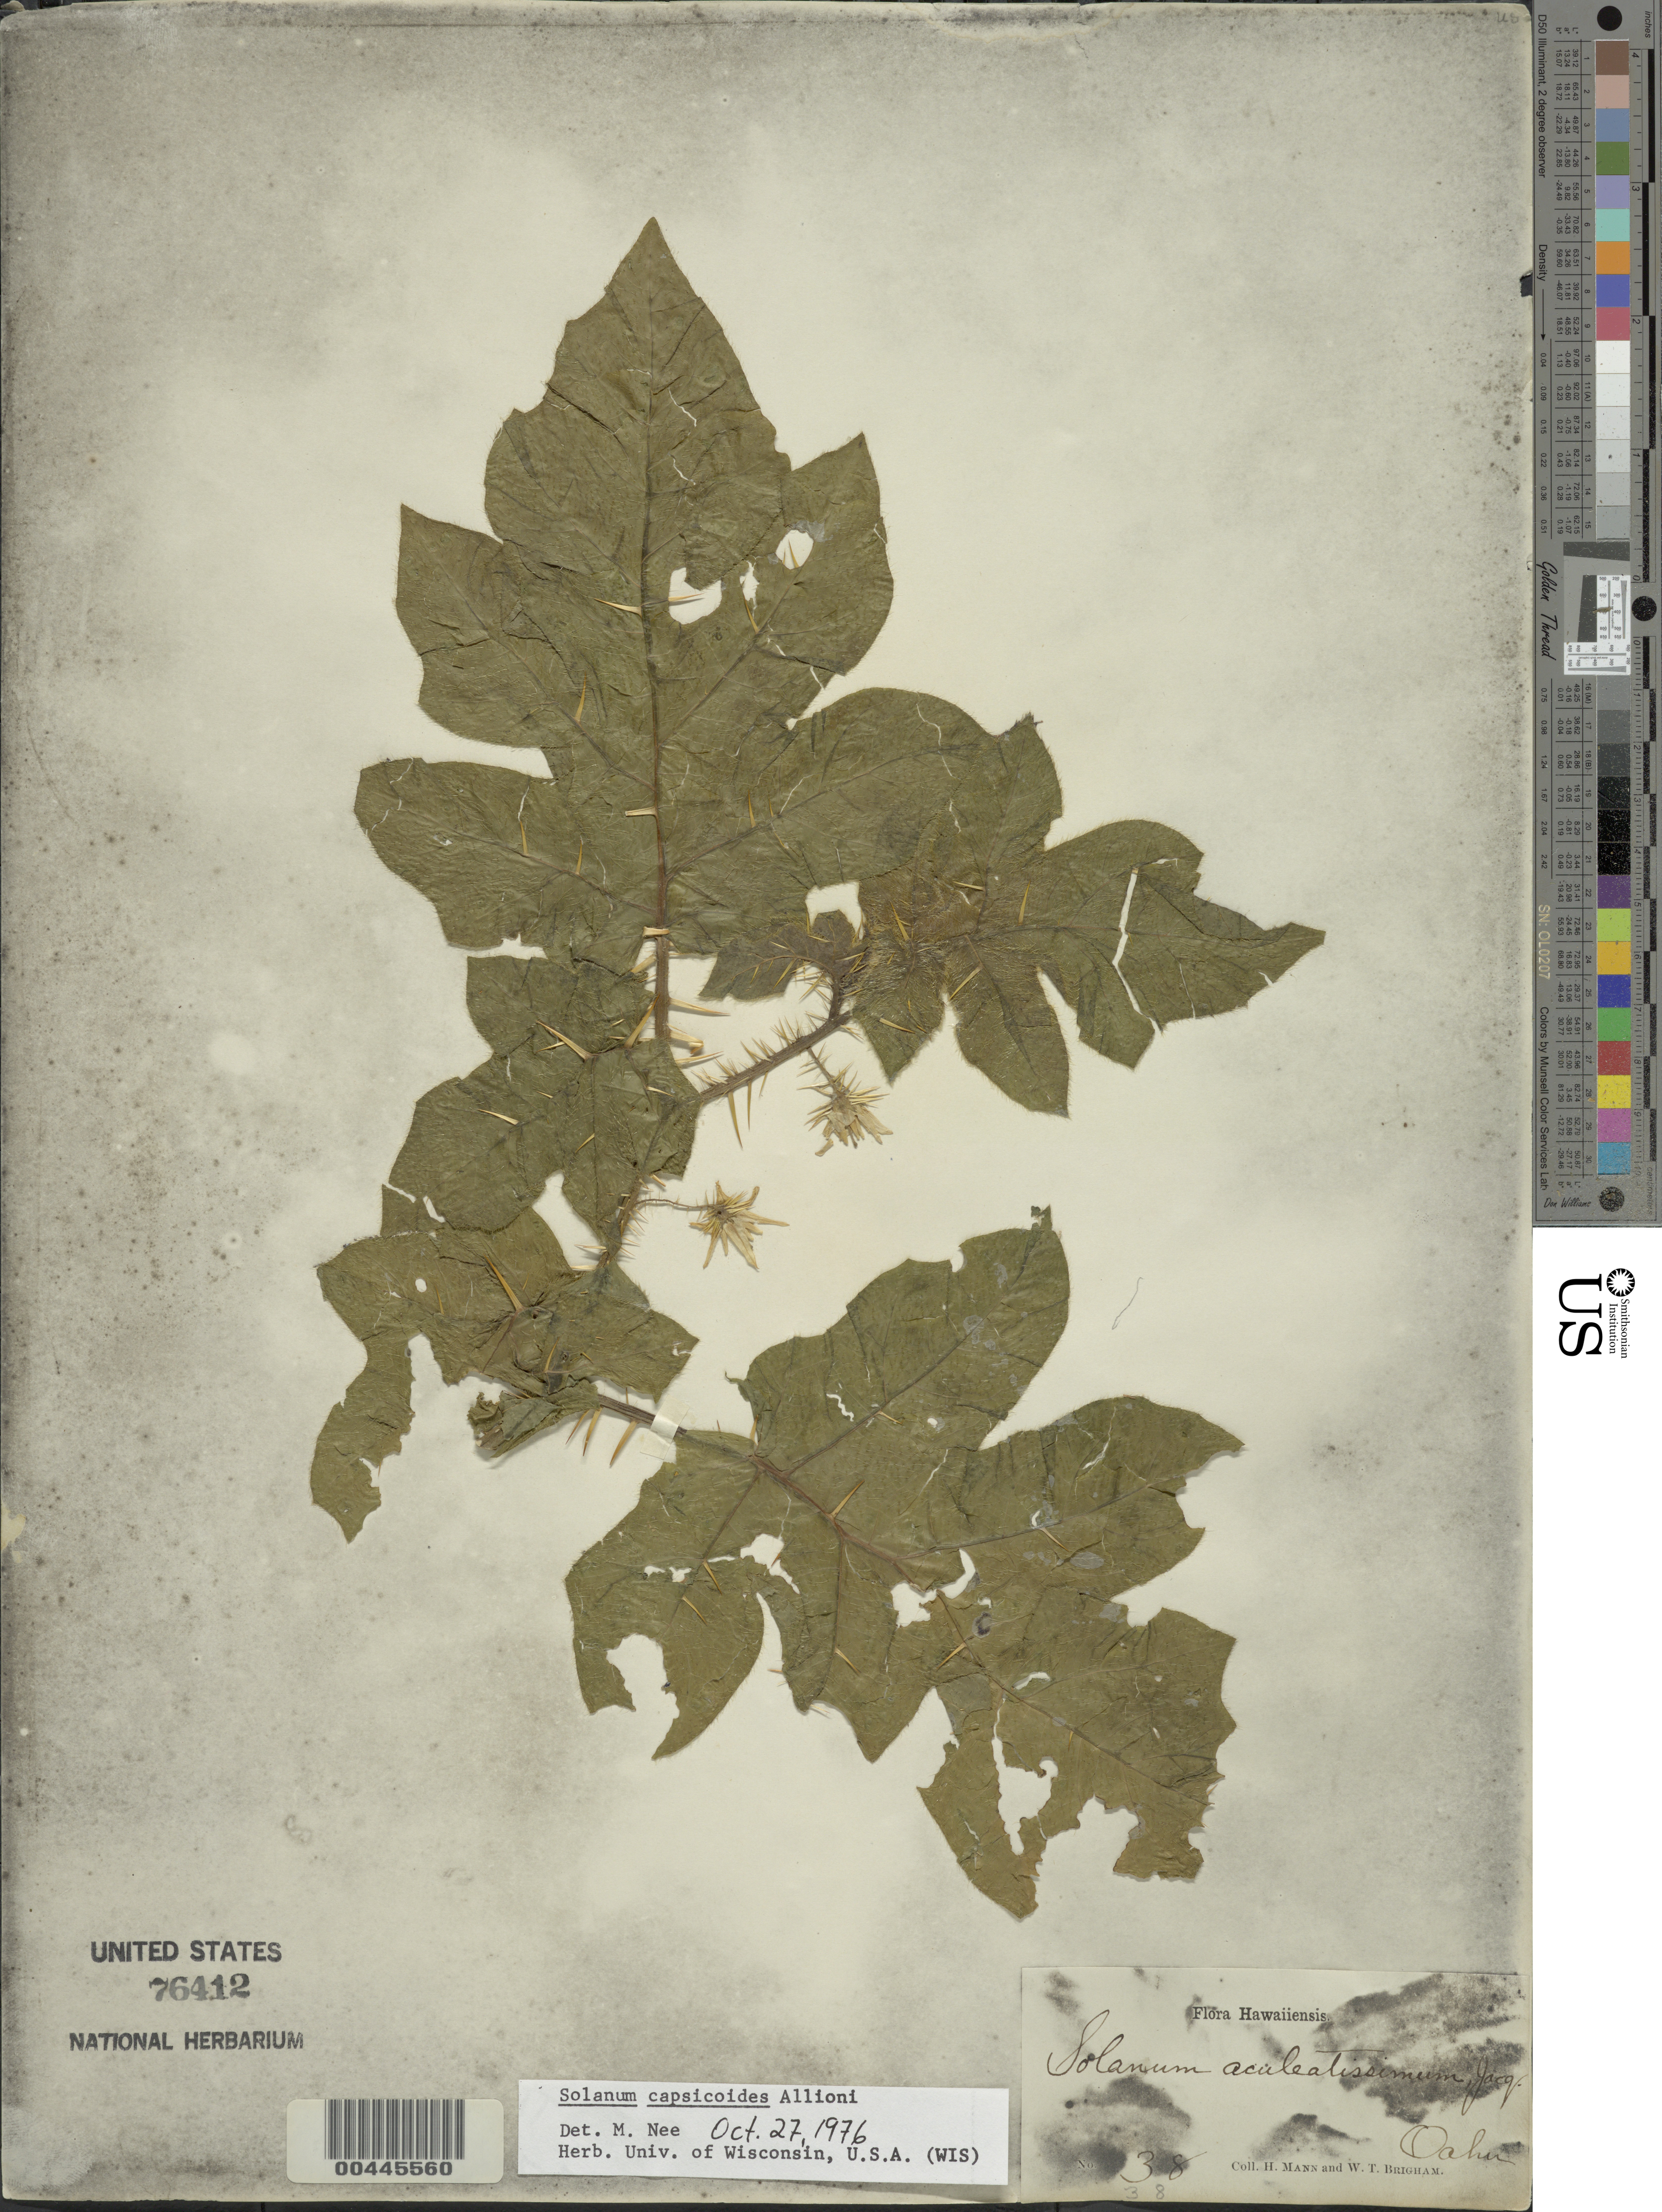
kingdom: Plantae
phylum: Tracheophyta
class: Magnoliopsida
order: Solanales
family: Solanaceae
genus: Solanum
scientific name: Solanum capsicoides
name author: All.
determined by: Nee, Michael H.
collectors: H. Mann & W. T. Brigham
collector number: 38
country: United States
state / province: Hawaii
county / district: Honolulu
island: Oahu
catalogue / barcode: US 76412